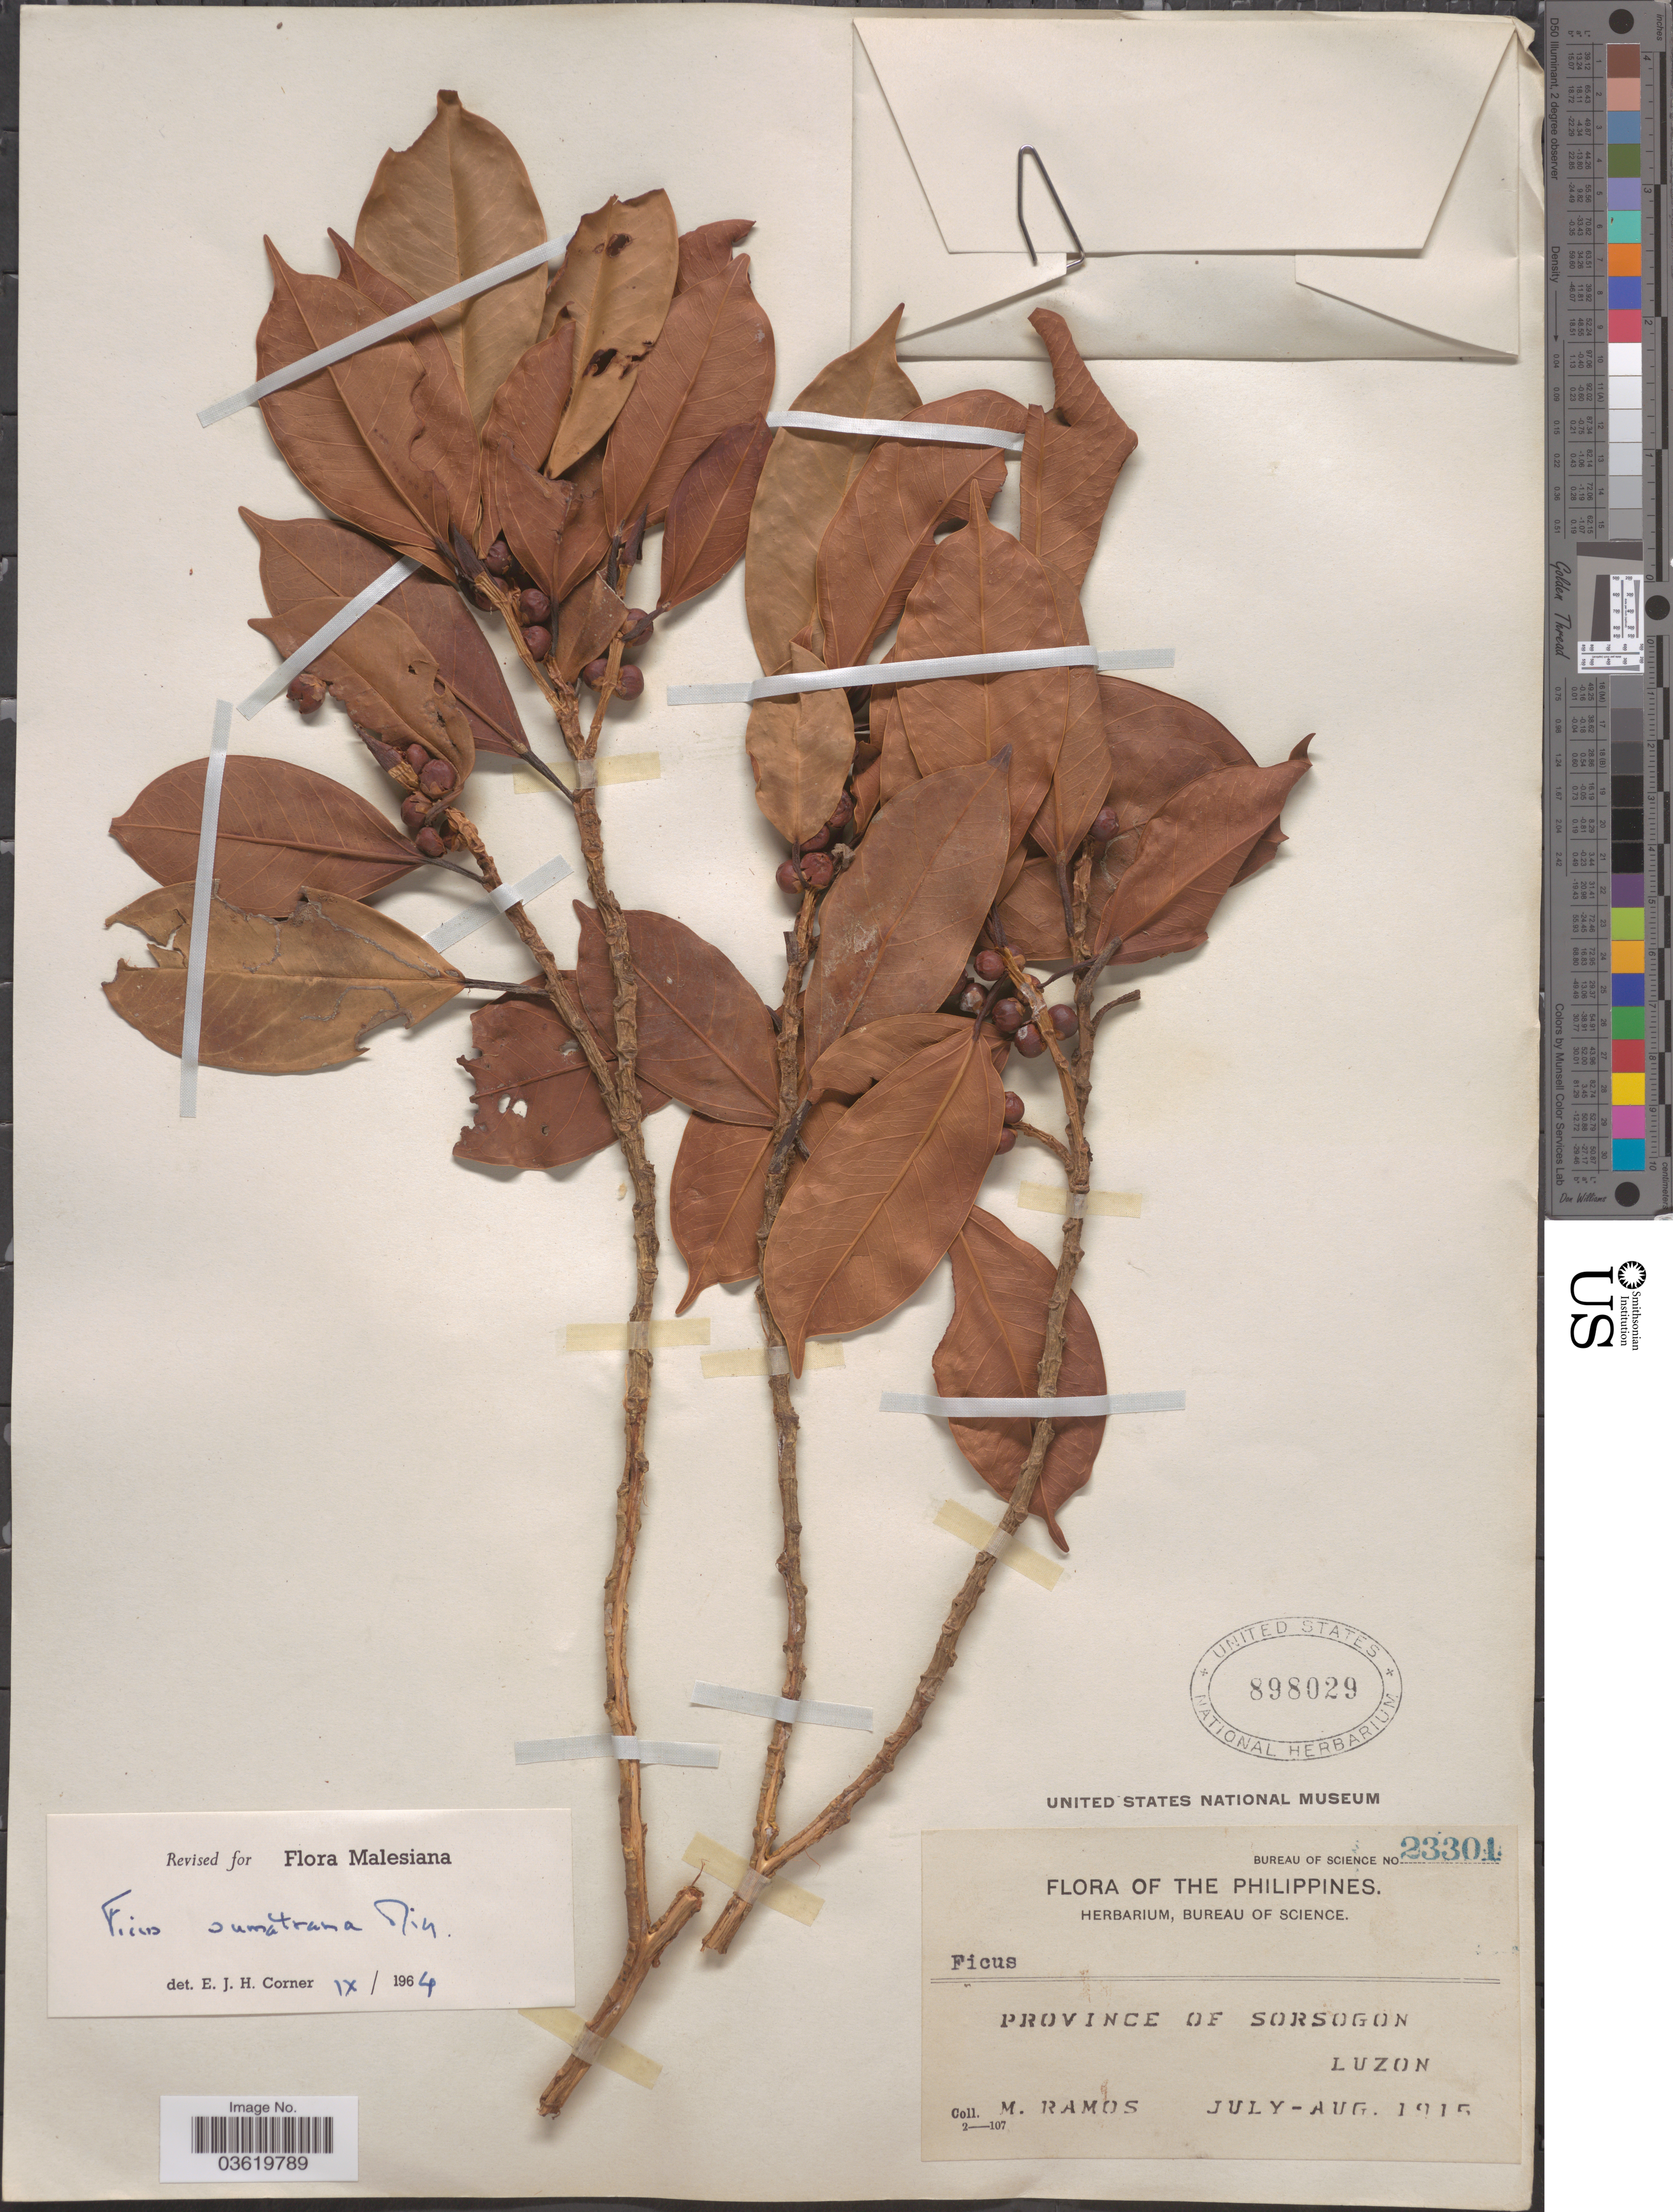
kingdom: Plantae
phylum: Tracheophyta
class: Magnoliopsida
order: Rosales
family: Moraceae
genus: Ficus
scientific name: Ficus sumatrana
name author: Miq.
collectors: M. Ramos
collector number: Bureau of Science 23301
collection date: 1915-07/1915-08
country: Philippines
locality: Province of Sorsogon. Luzon.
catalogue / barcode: US 898029